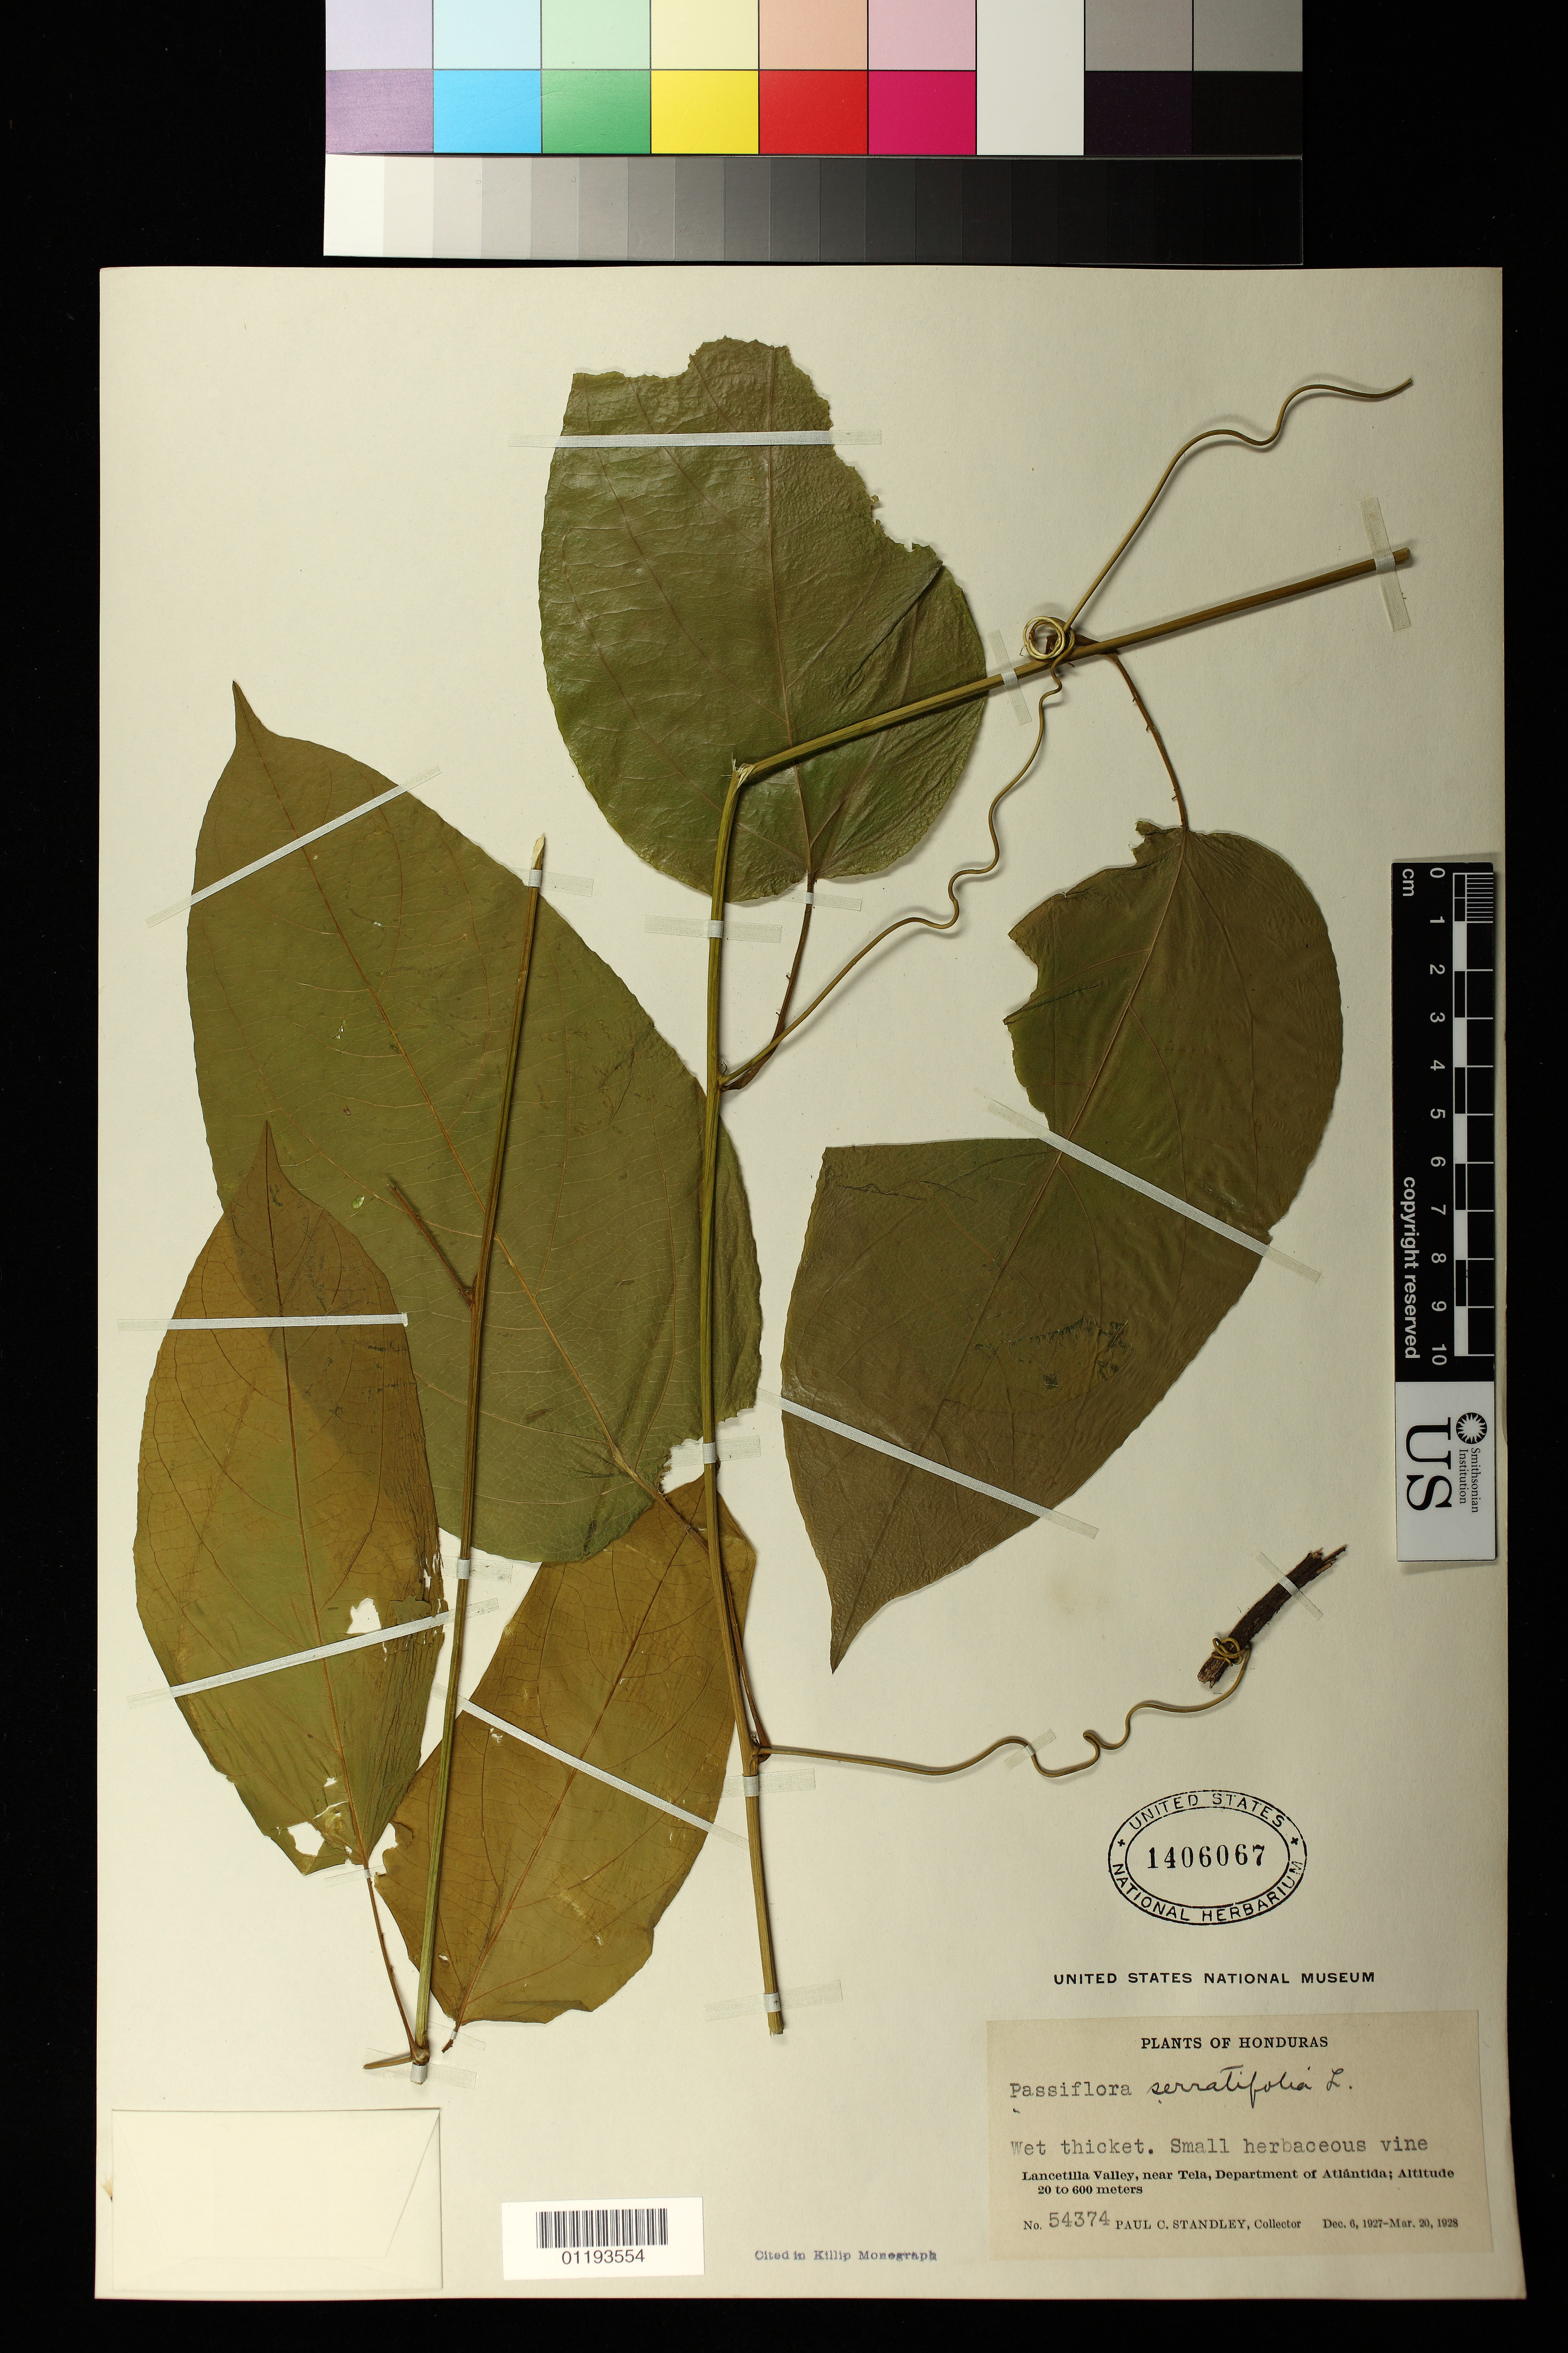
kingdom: Plantae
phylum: Tracheophyta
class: Magnoliopsida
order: Malpighiales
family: Passifloraceae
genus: Passiflora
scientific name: Passiflora serratifolia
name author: L.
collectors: P. C. Standley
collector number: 54374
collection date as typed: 1927 Dec 06 1928 Mar 30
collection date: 1927-12-06/1928-03-30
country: Honduras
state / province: Atlántida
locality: Wet thicket, small herbaceous vine. Lancetilla Valley, near Tela, Department of Atlantida.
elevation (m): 20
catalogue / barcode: US 1406067